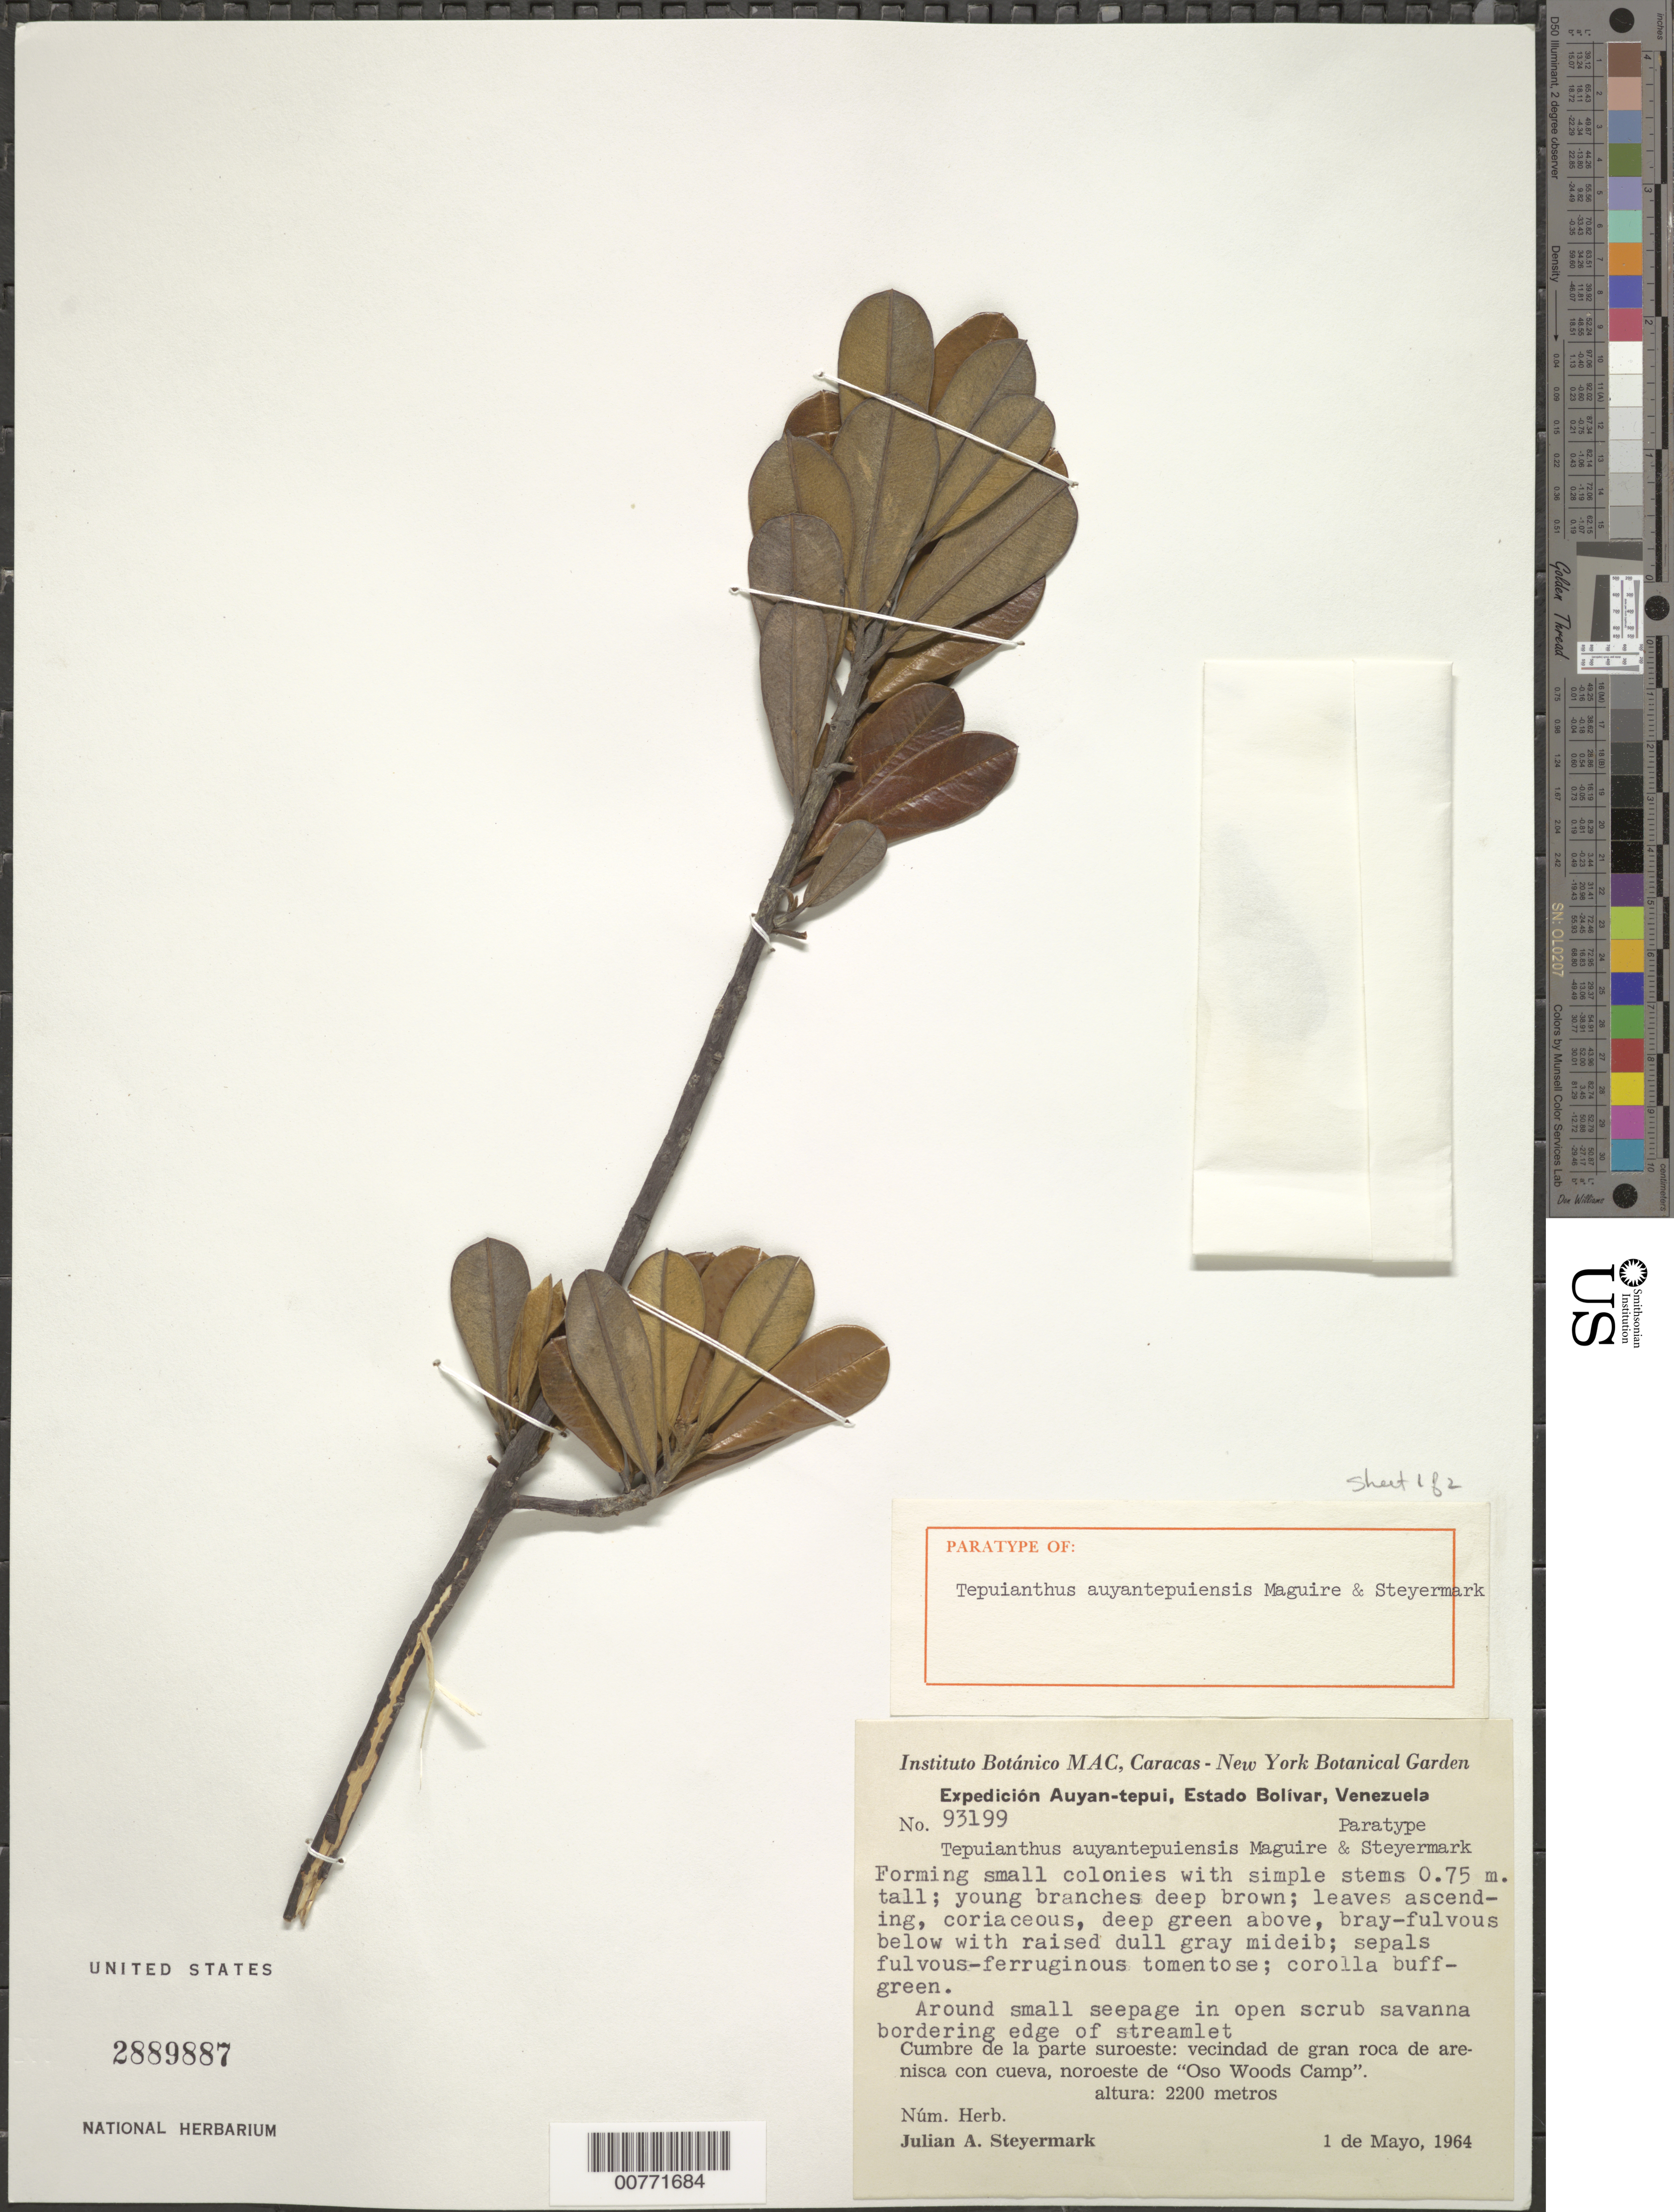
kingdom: Plantae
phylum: Tracheophyta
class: Magnoliopsida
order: Malvales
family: Thymelaeaceae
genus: Tepuianthus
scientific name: Tepuianthus auyantepuiensis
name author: Maguire & Steyerm.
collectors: J. Steyermark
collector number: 93199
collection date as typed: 1-May-64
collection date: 1964-05-01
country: Venezuela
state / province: Bolívar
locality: Auyan-tepuí, "Oso Woods Camp"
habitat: Around small seepage in open scrub savanna bordering edge of streamlet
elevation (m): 2200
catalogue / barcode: US 2889887